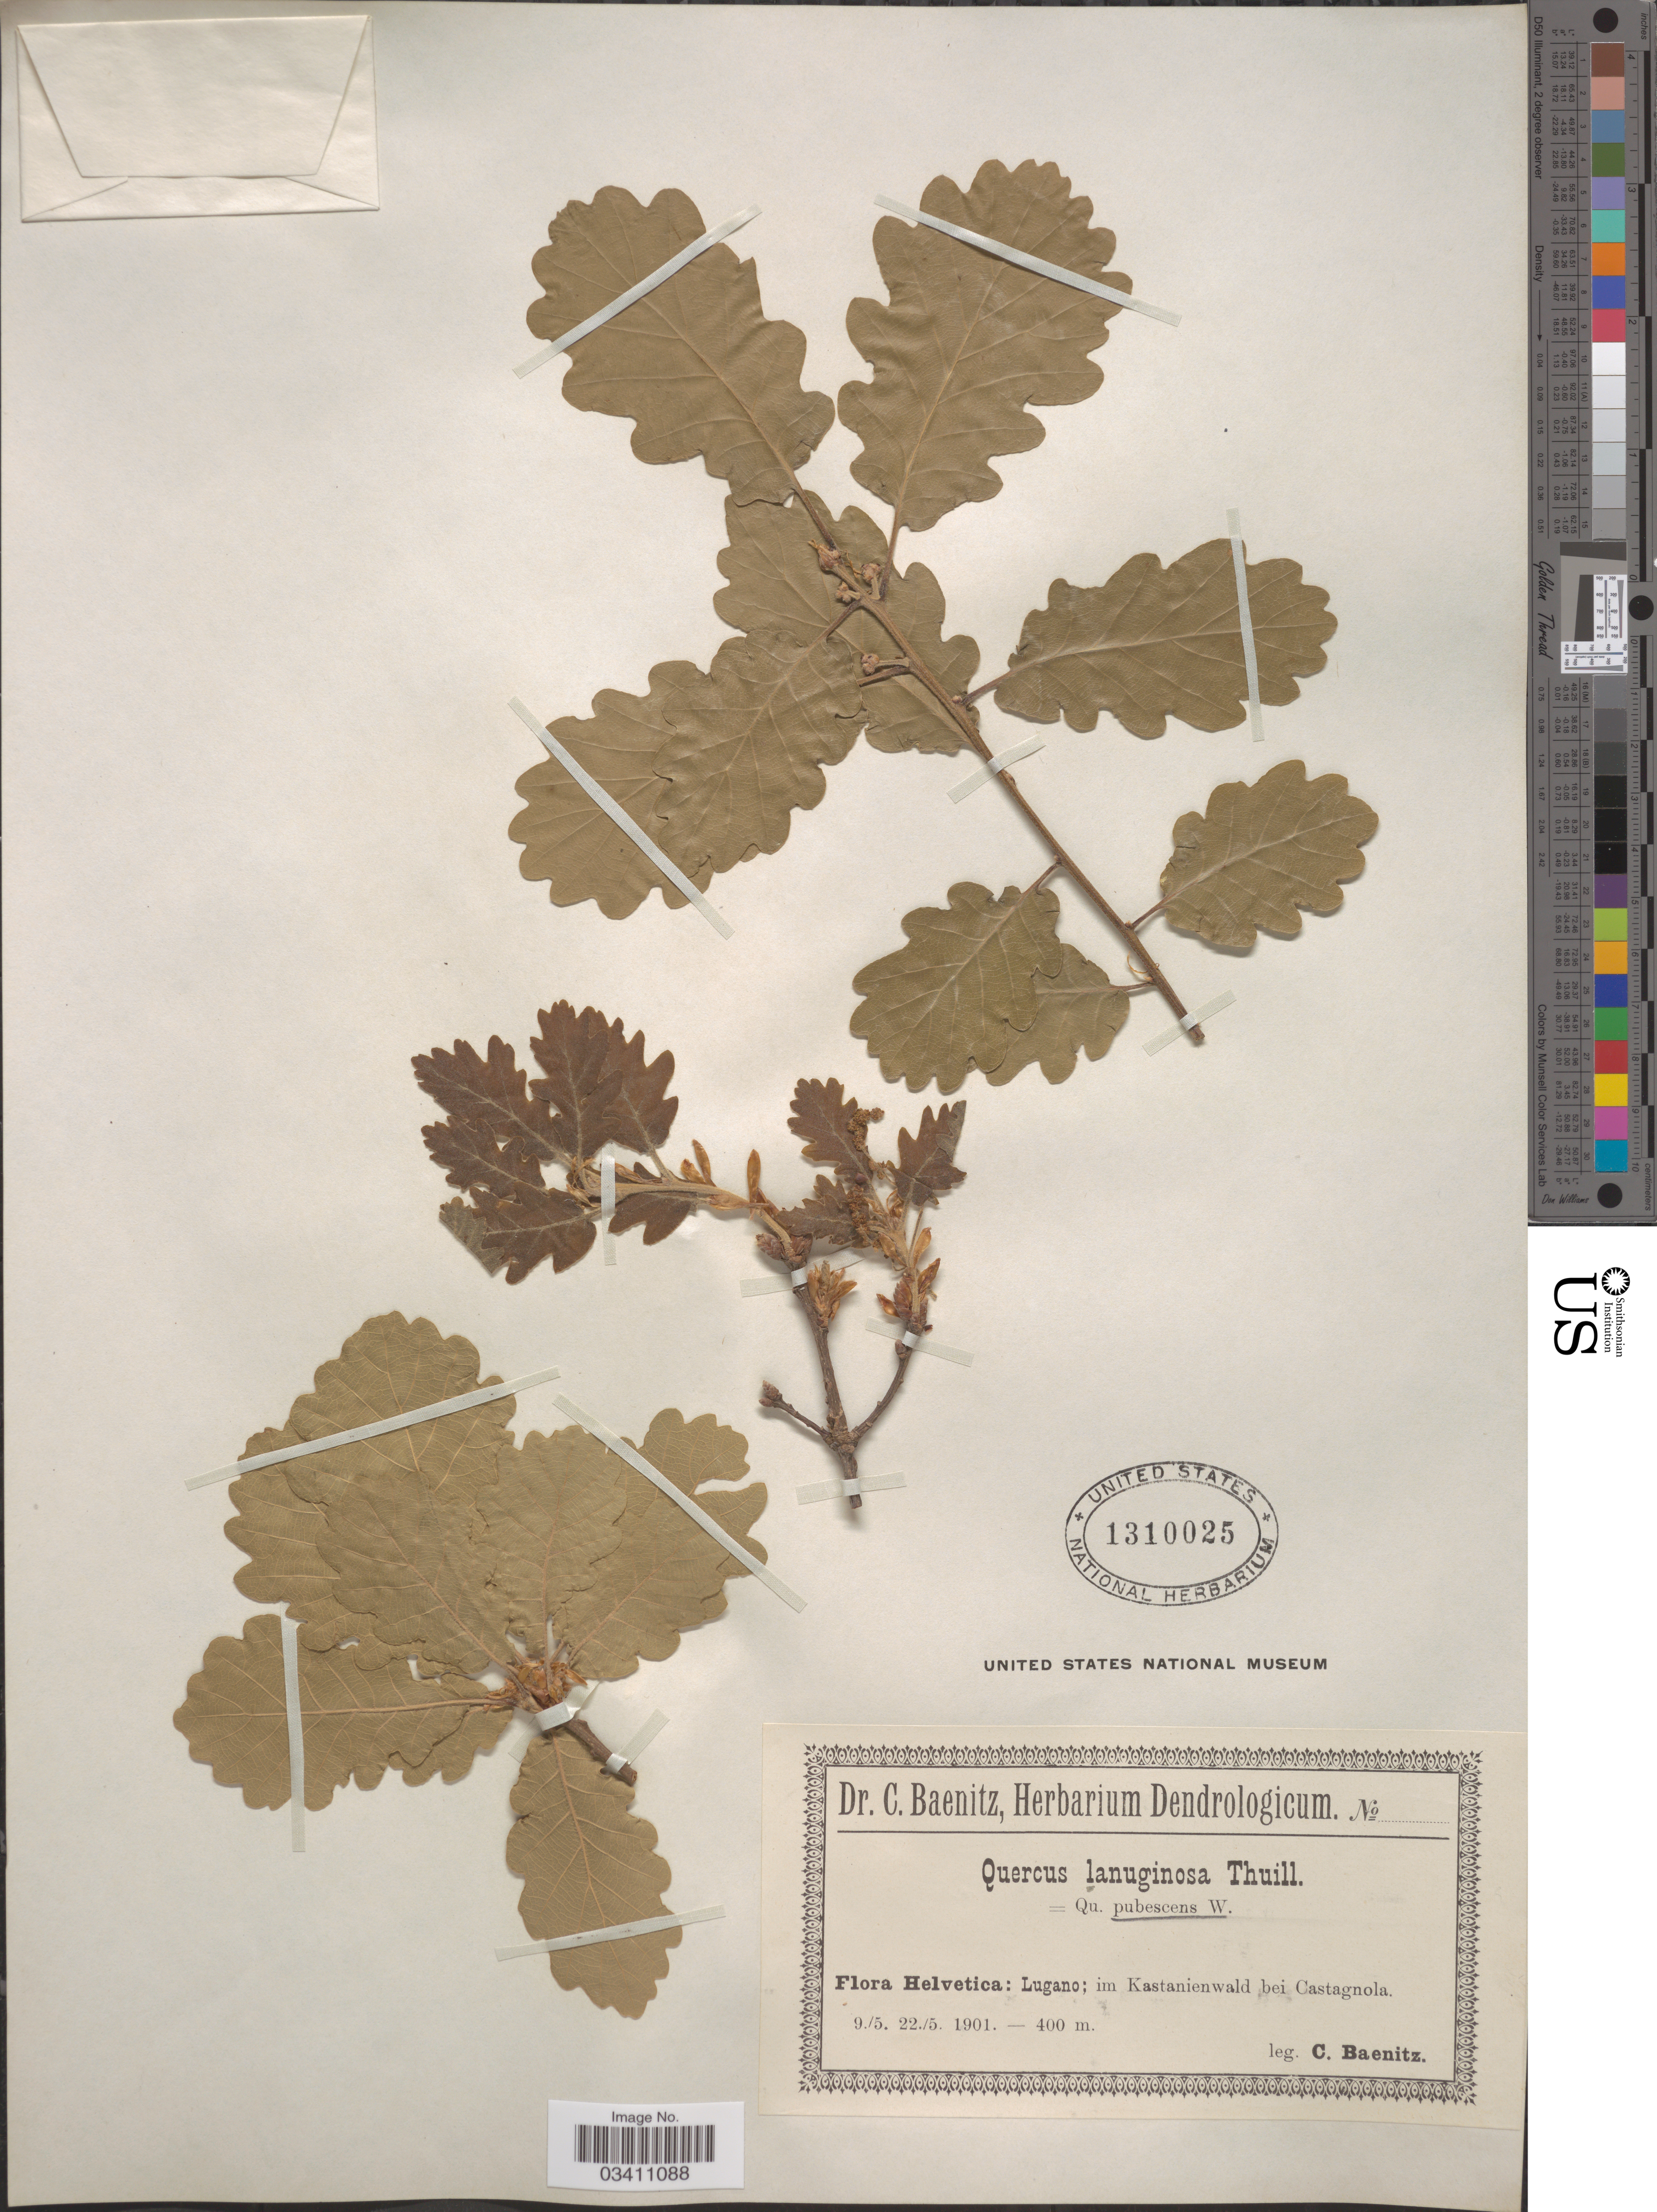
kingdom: Plantae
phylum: Tracheophyta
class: Magnoliopsida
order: Fagales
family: Fagaceae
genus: Quercus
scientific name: Quercus lanuginosa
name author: Beck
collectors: C. G. Baenitz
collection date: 1901-05-09/1901-05-22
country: Switzerland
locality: Helvetica: Lugano; im Kastanienwald bei Castagnola.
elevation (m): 400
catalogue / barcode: US 1310025